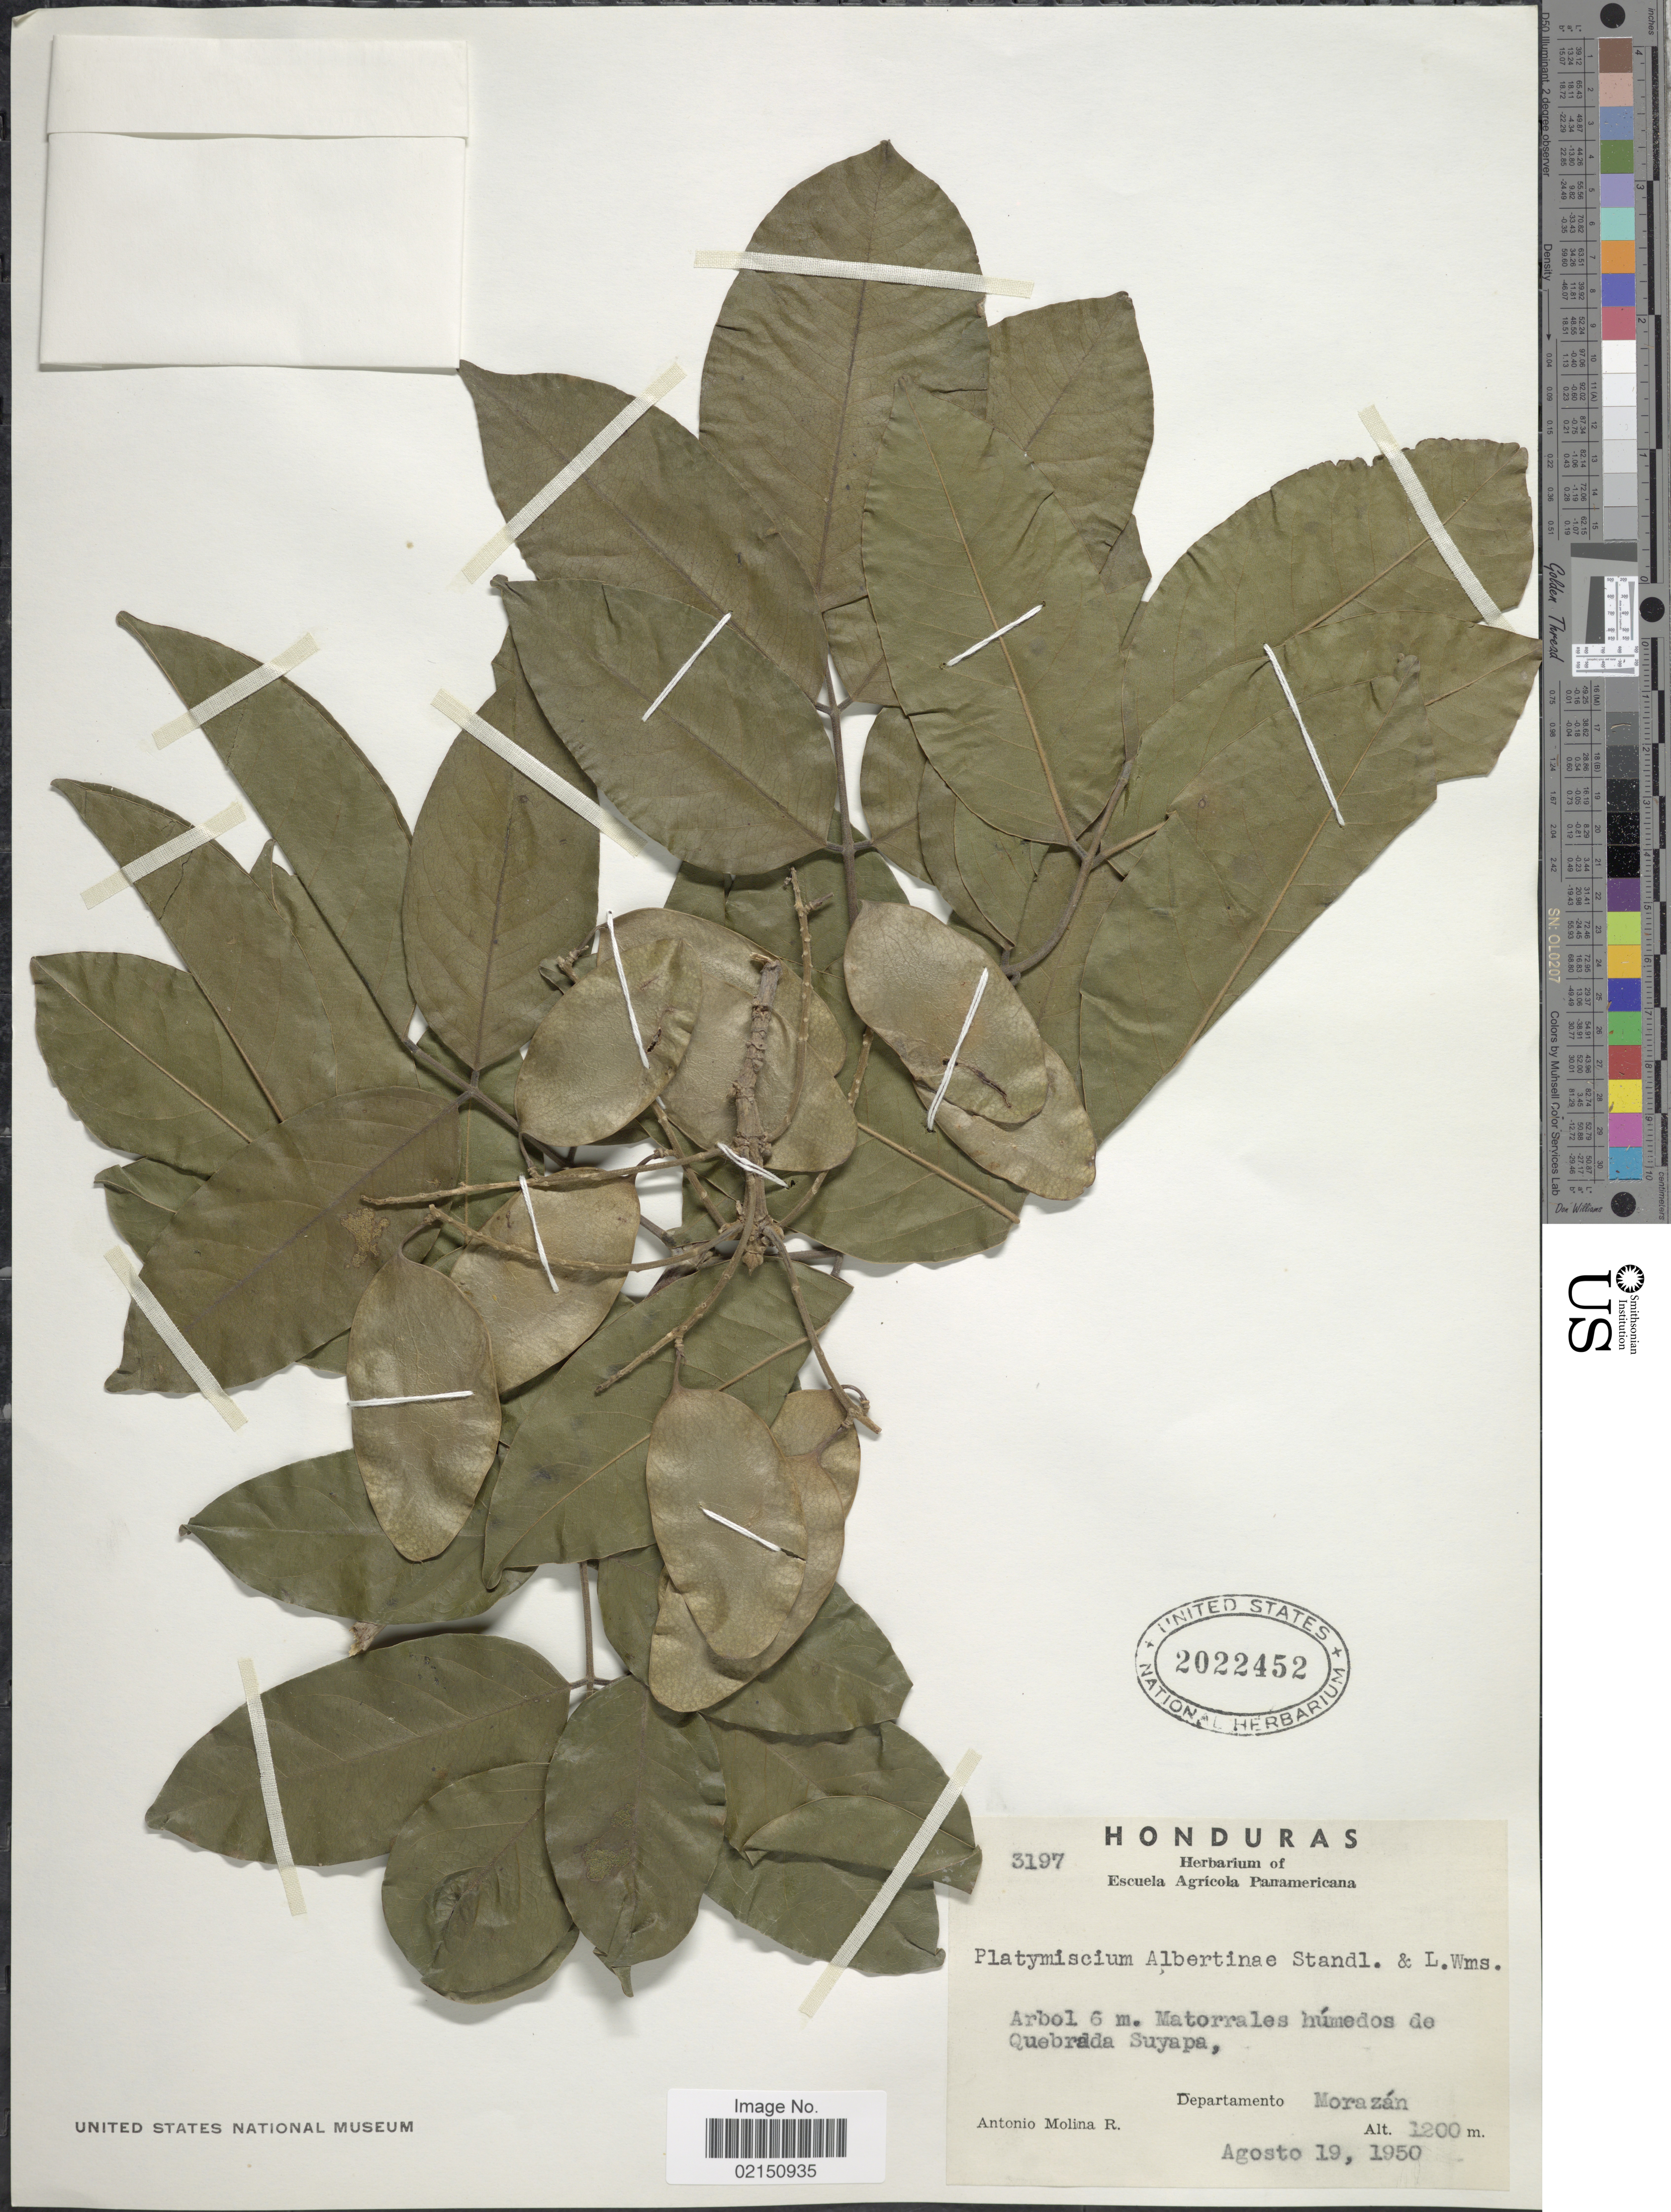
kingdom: Plantae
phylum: Tracheophyta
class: Magnoliopsida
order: Fabales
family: Fabaceae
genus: Platymiscium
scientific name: Platymiscium albertinae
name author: Standl. & L.O. Williams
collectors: A. Molina R.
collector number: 3197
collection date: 1950-08-19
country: Honduras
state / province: Fco. Morazán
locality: Matorrales húmedo de Quebrada Suyapa, Departamento Morazán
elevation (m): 1200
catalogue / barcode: US 2022452